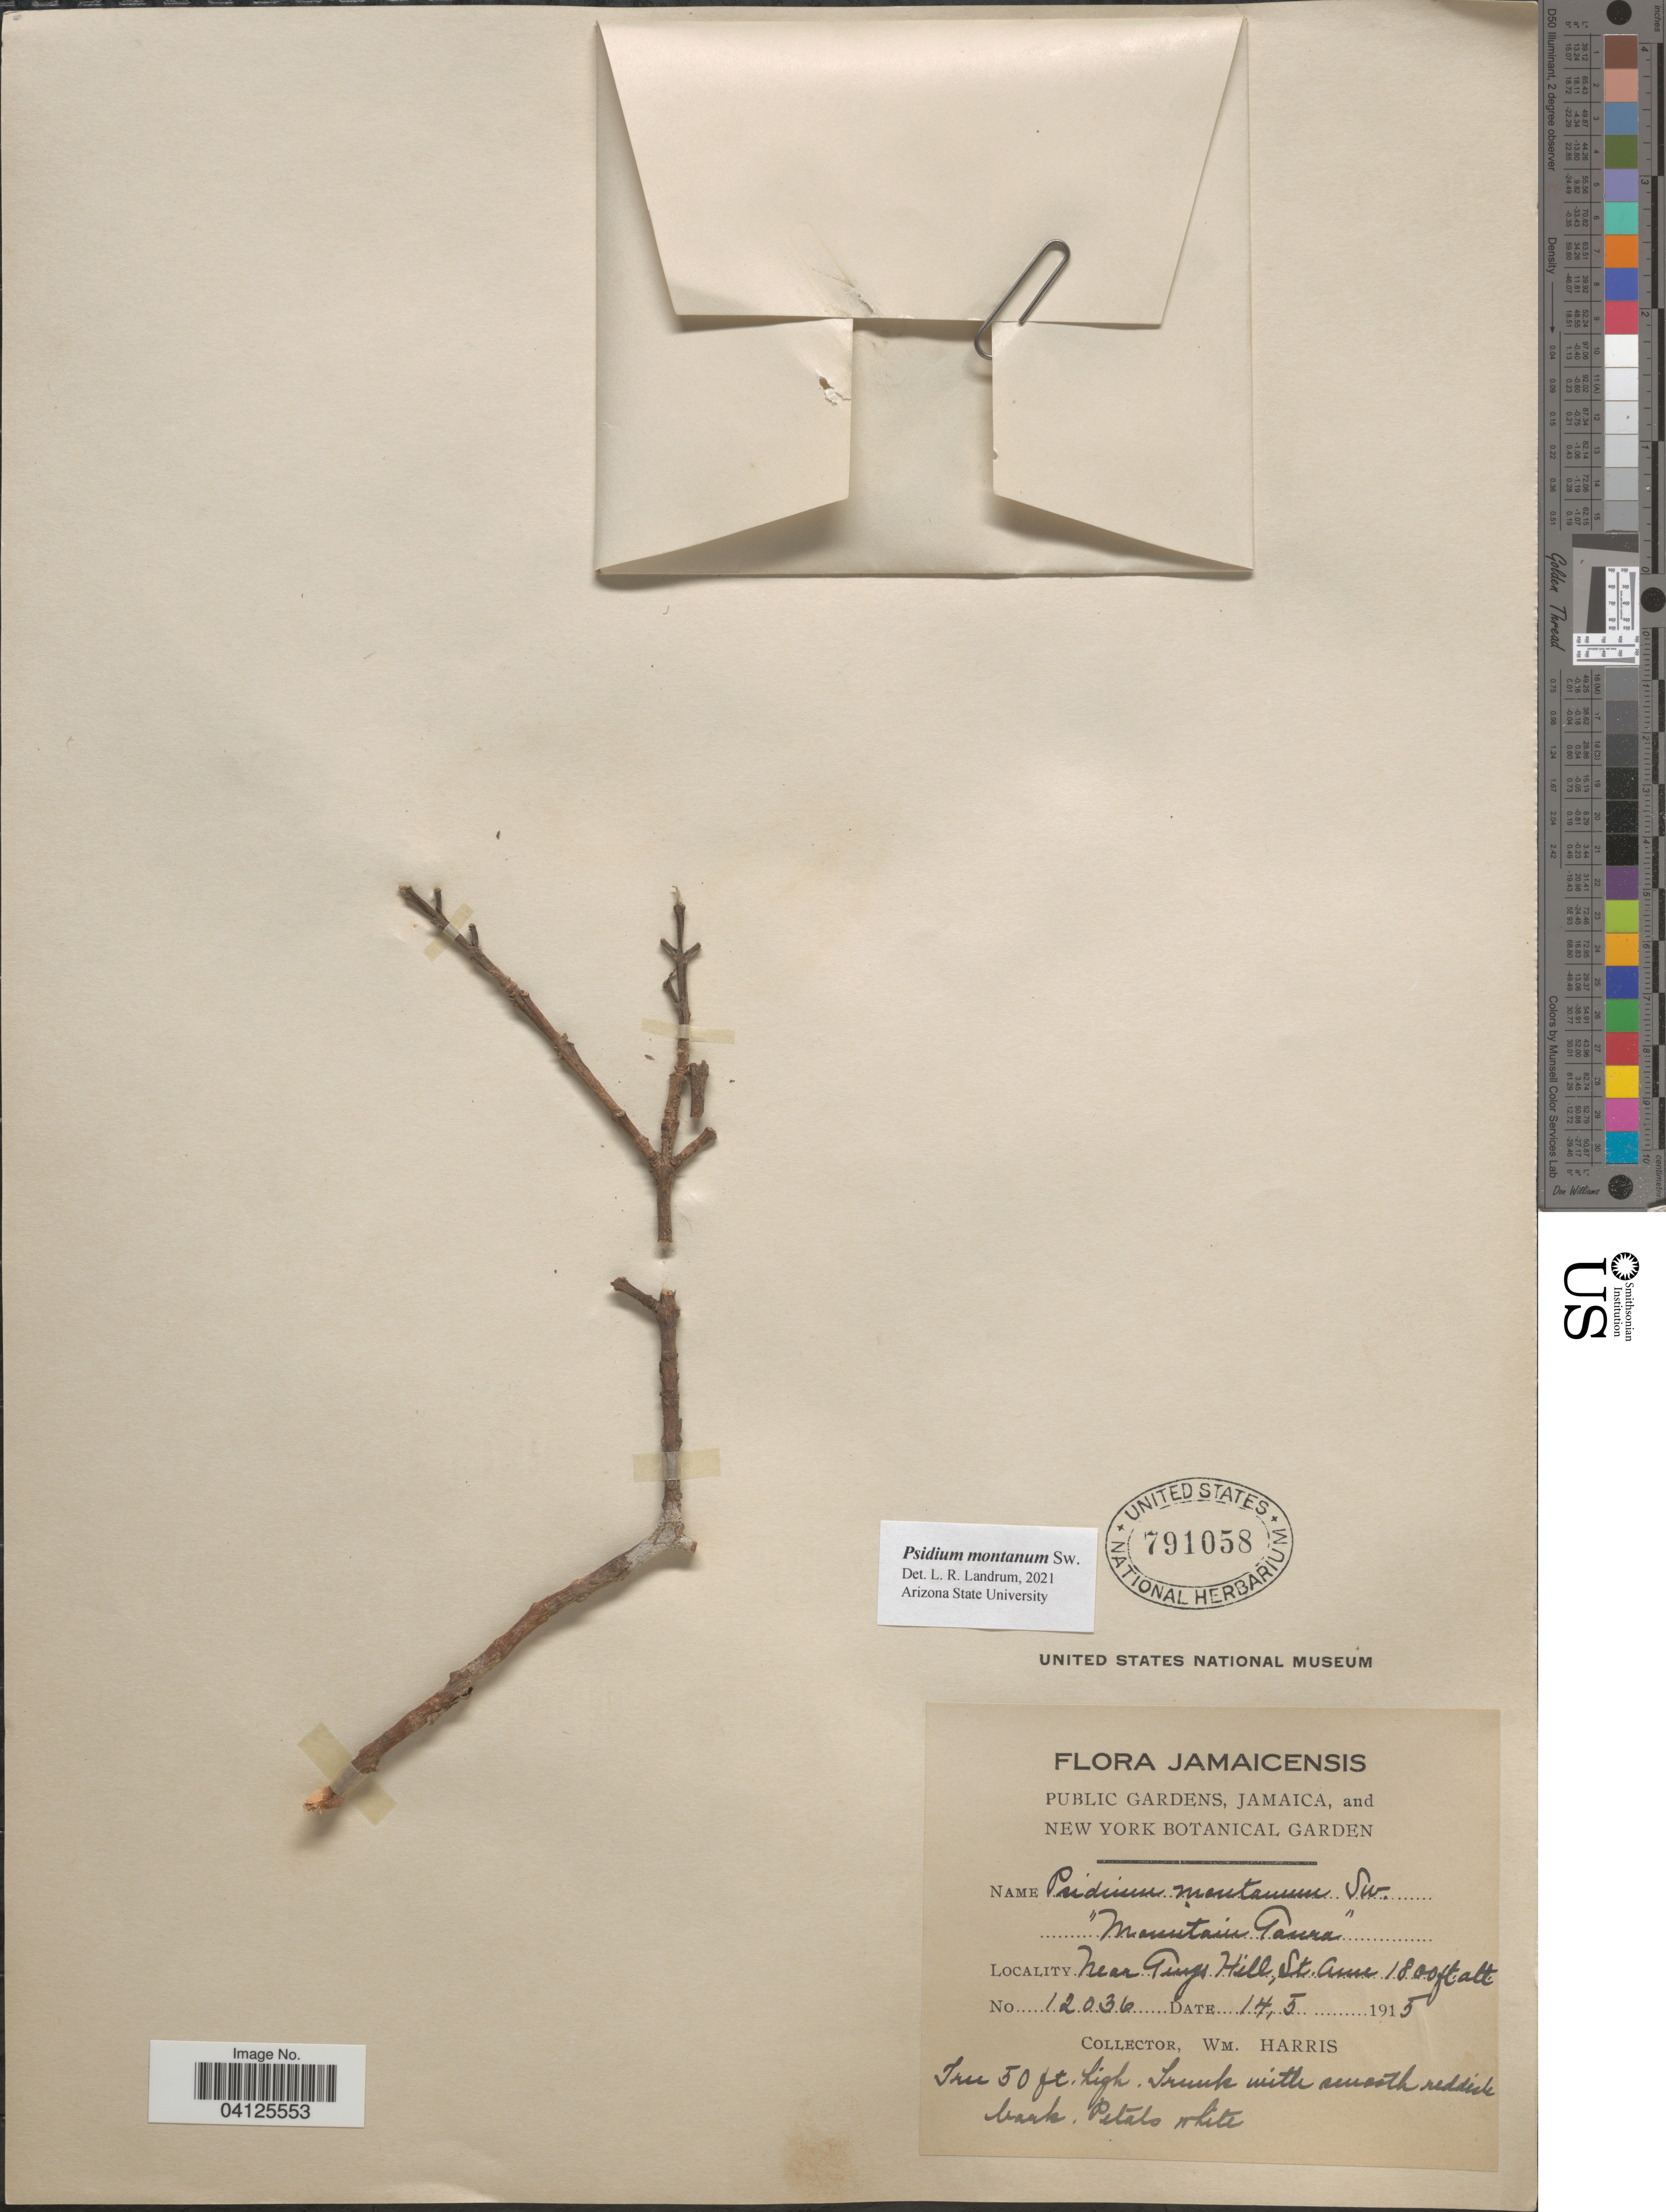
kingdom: Plantae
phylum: Tracheophyta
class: Magnoliopsida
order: Myrtales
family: Myrtaceae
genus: Psidium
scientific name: Psidium montanum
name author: Sw.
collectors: W. H. Harris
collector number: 12036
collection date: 1915-05-14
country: Jamaica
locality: Mountain Gaura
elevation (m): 549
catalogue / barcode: US 791058